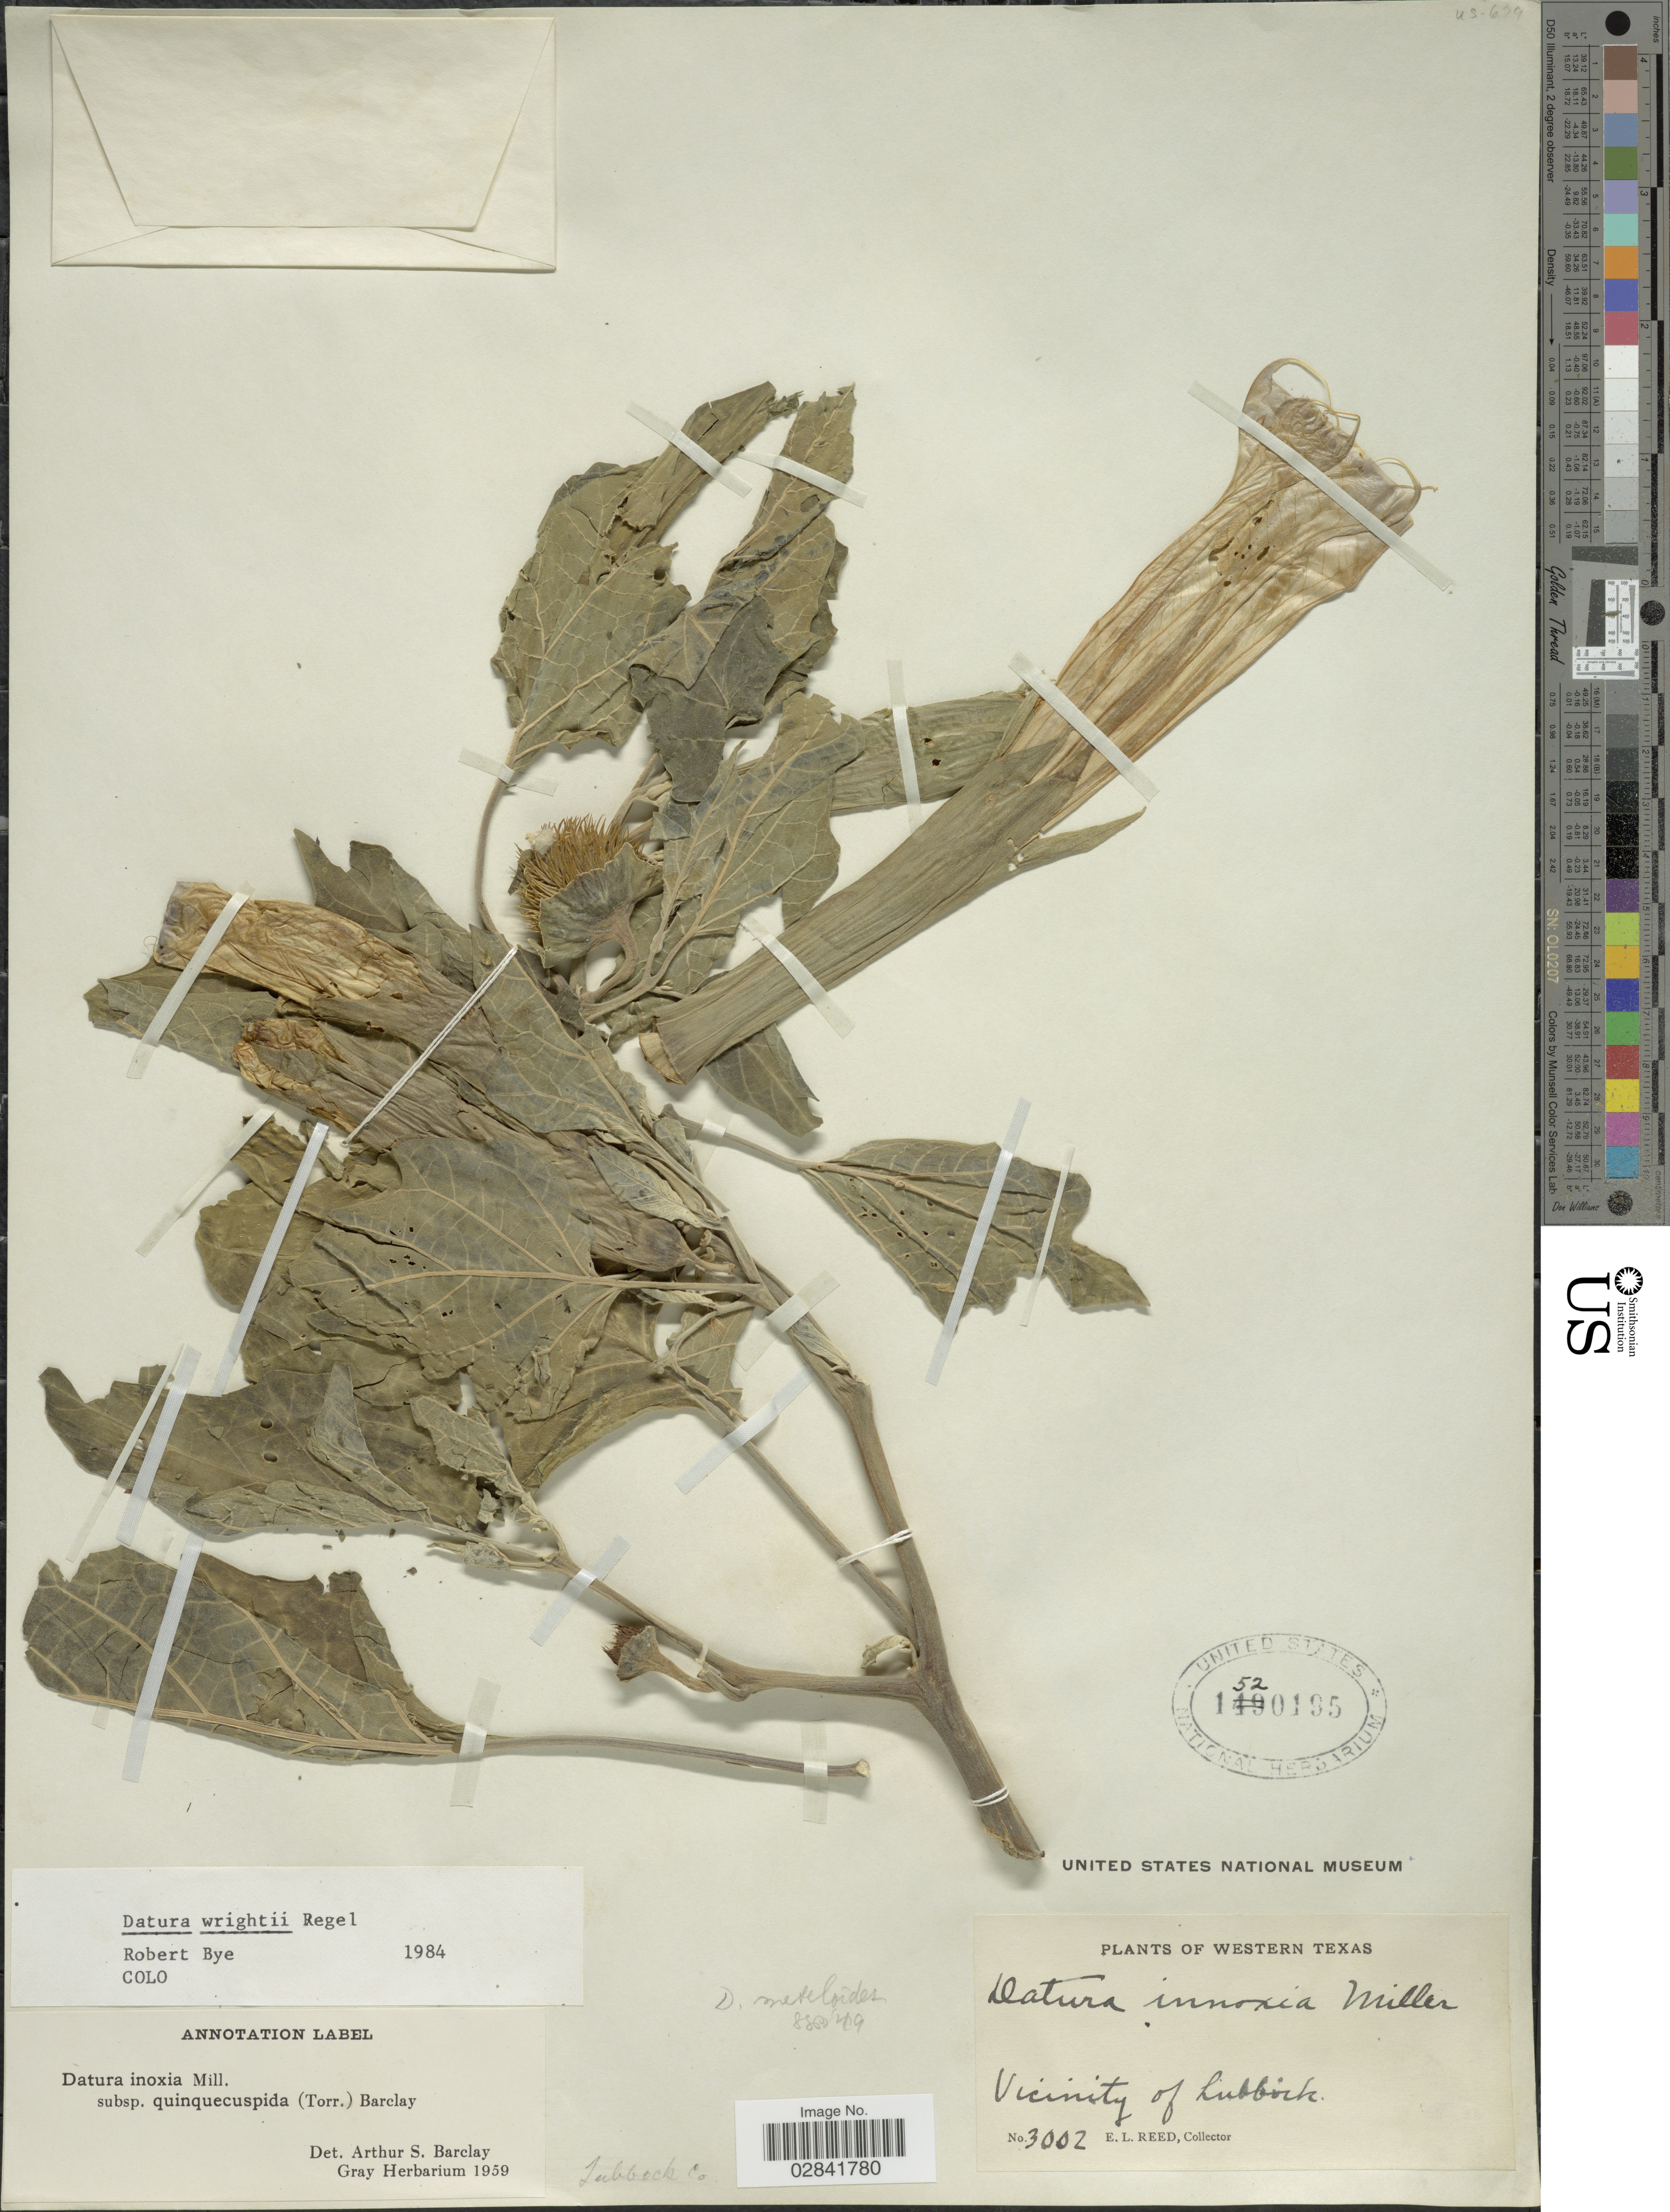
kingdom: Plantae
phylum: Tracheophyta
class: Magnoliopsida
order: Solanales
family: Solanaceae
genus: Datura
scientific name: Datura wrightii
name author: Regel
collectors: E. Reed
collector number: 3002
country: United States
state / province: Texas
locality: Western Texas. Vicinity of Lubbock.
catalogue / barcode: US 1520195